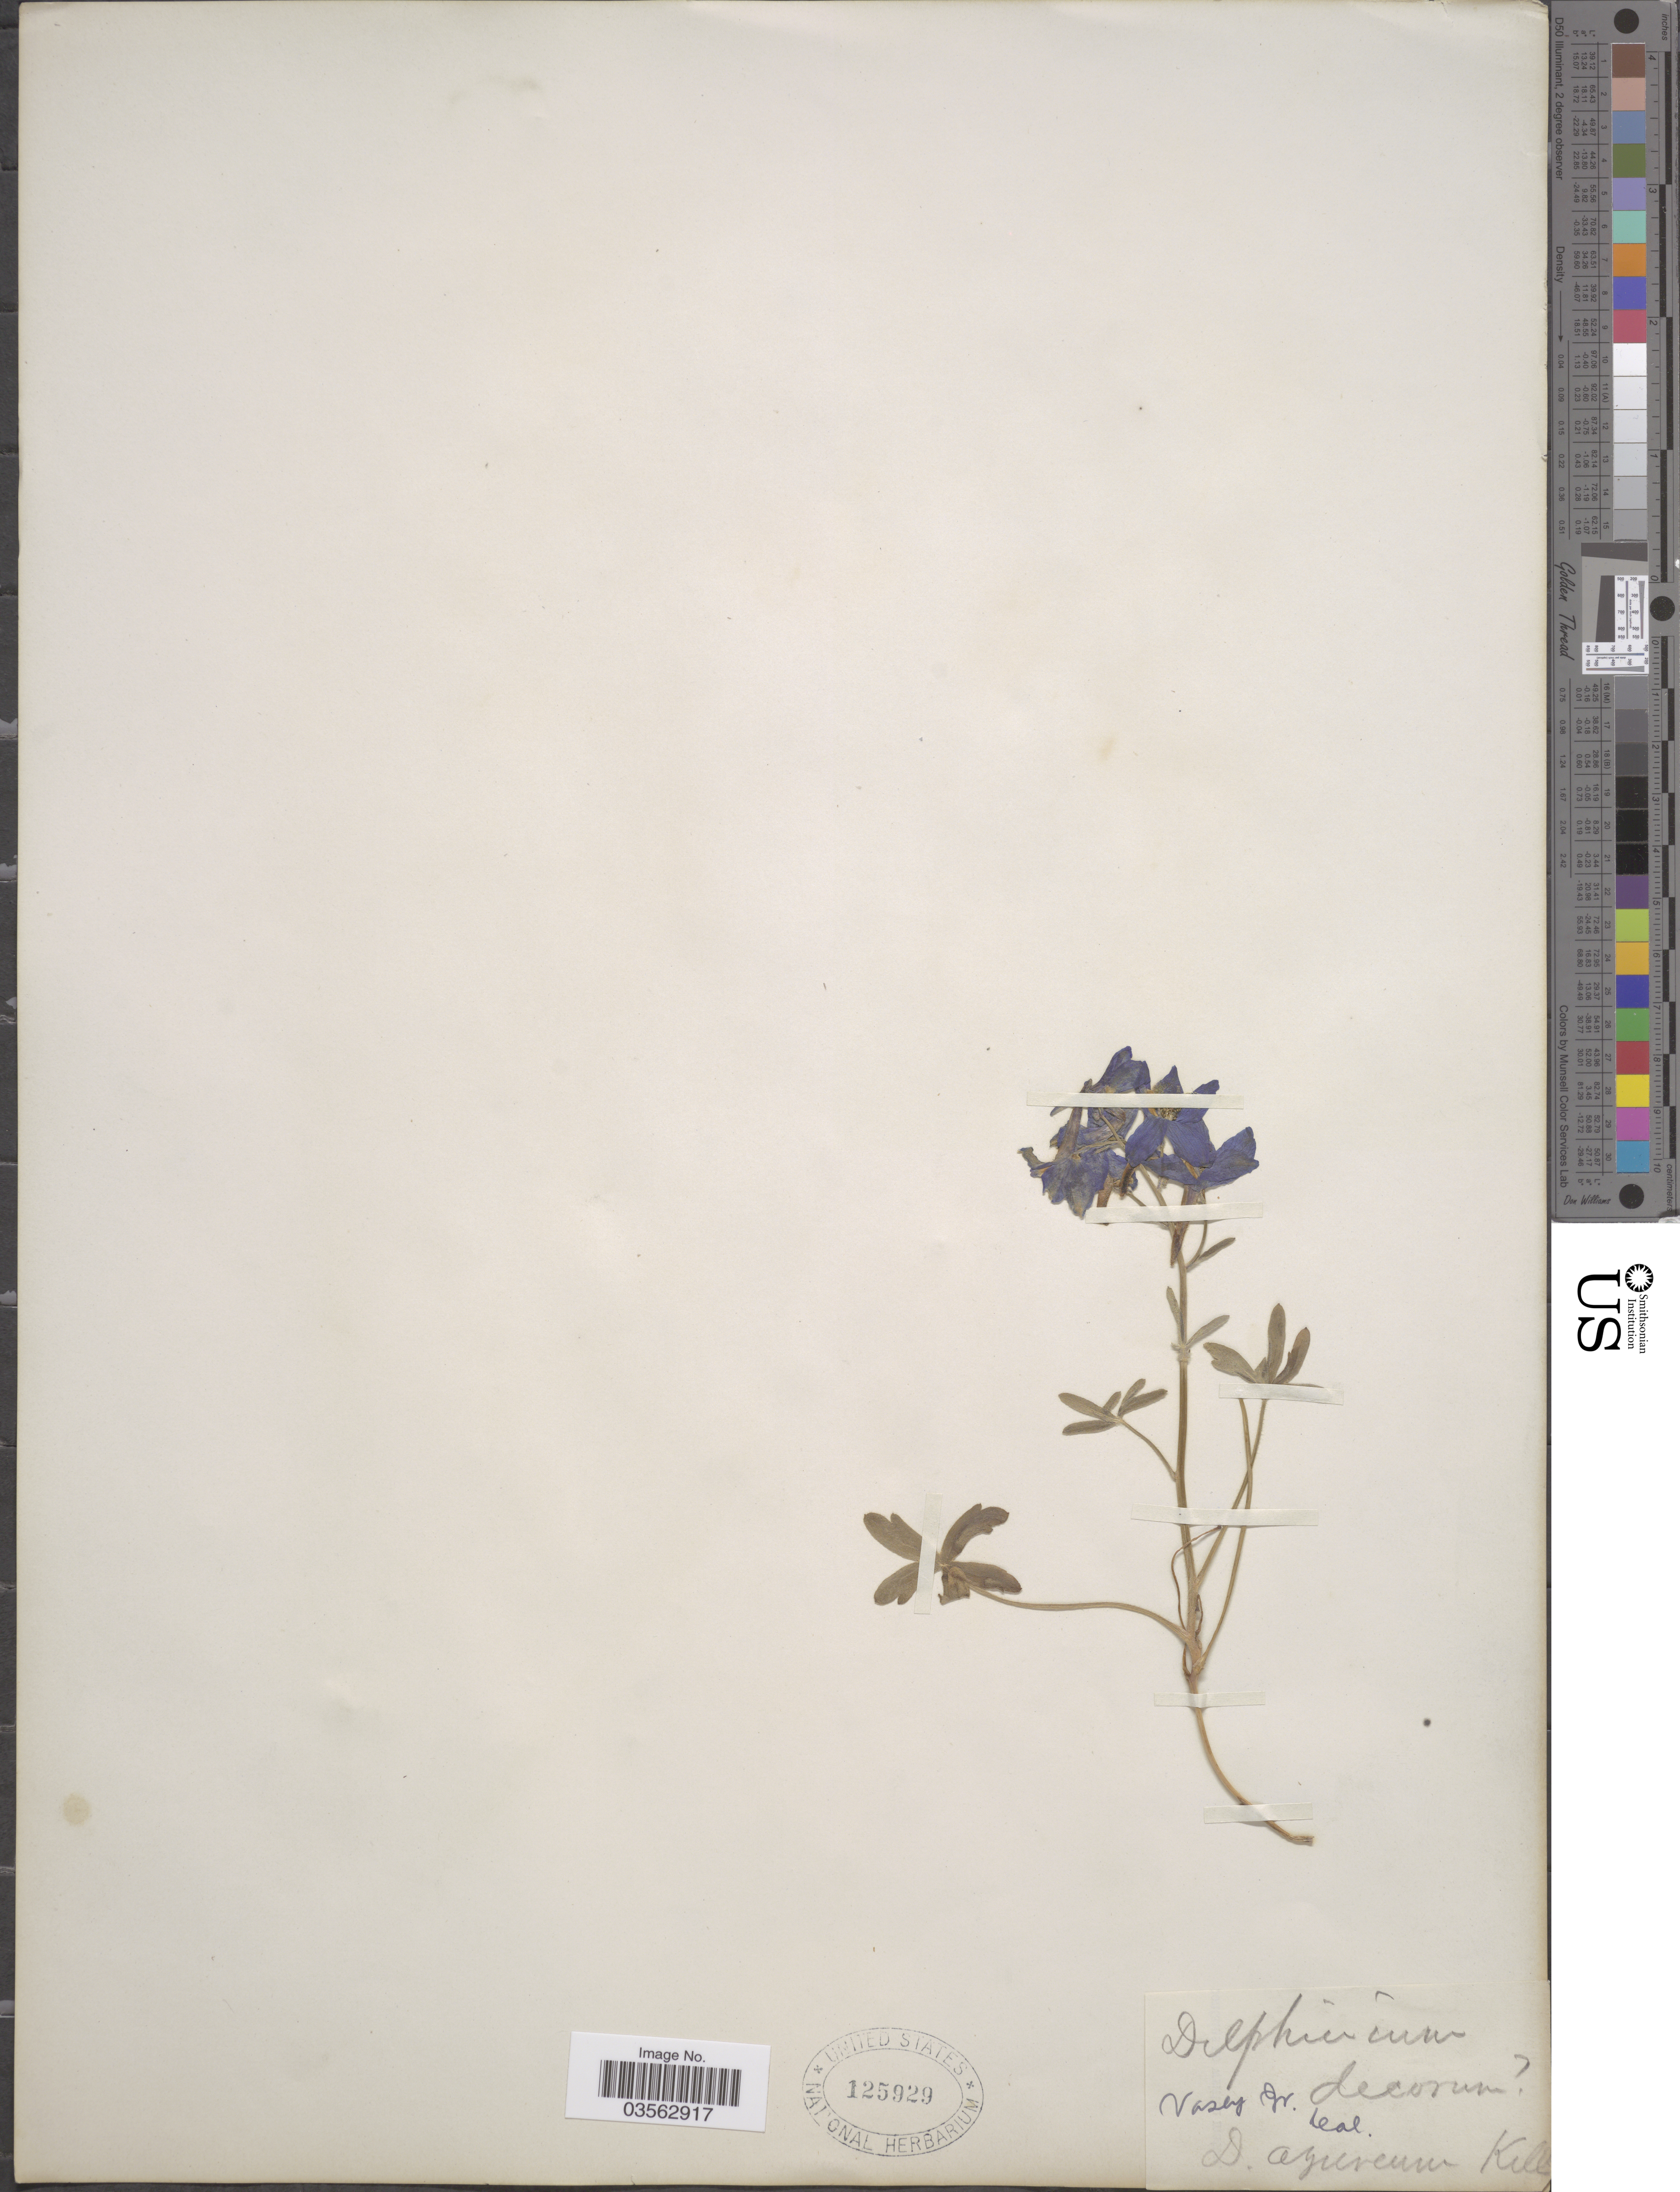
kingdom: Plantae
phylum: Tracheophyta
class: Magnoliopsida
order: Ranunculales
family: Ranunculaceae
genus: Delphinium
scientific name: Delphinium decorum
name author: Fisch. & C.A. Mey.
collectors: Vasey, --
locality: Kill [unsure placement]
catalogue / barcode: US 125929